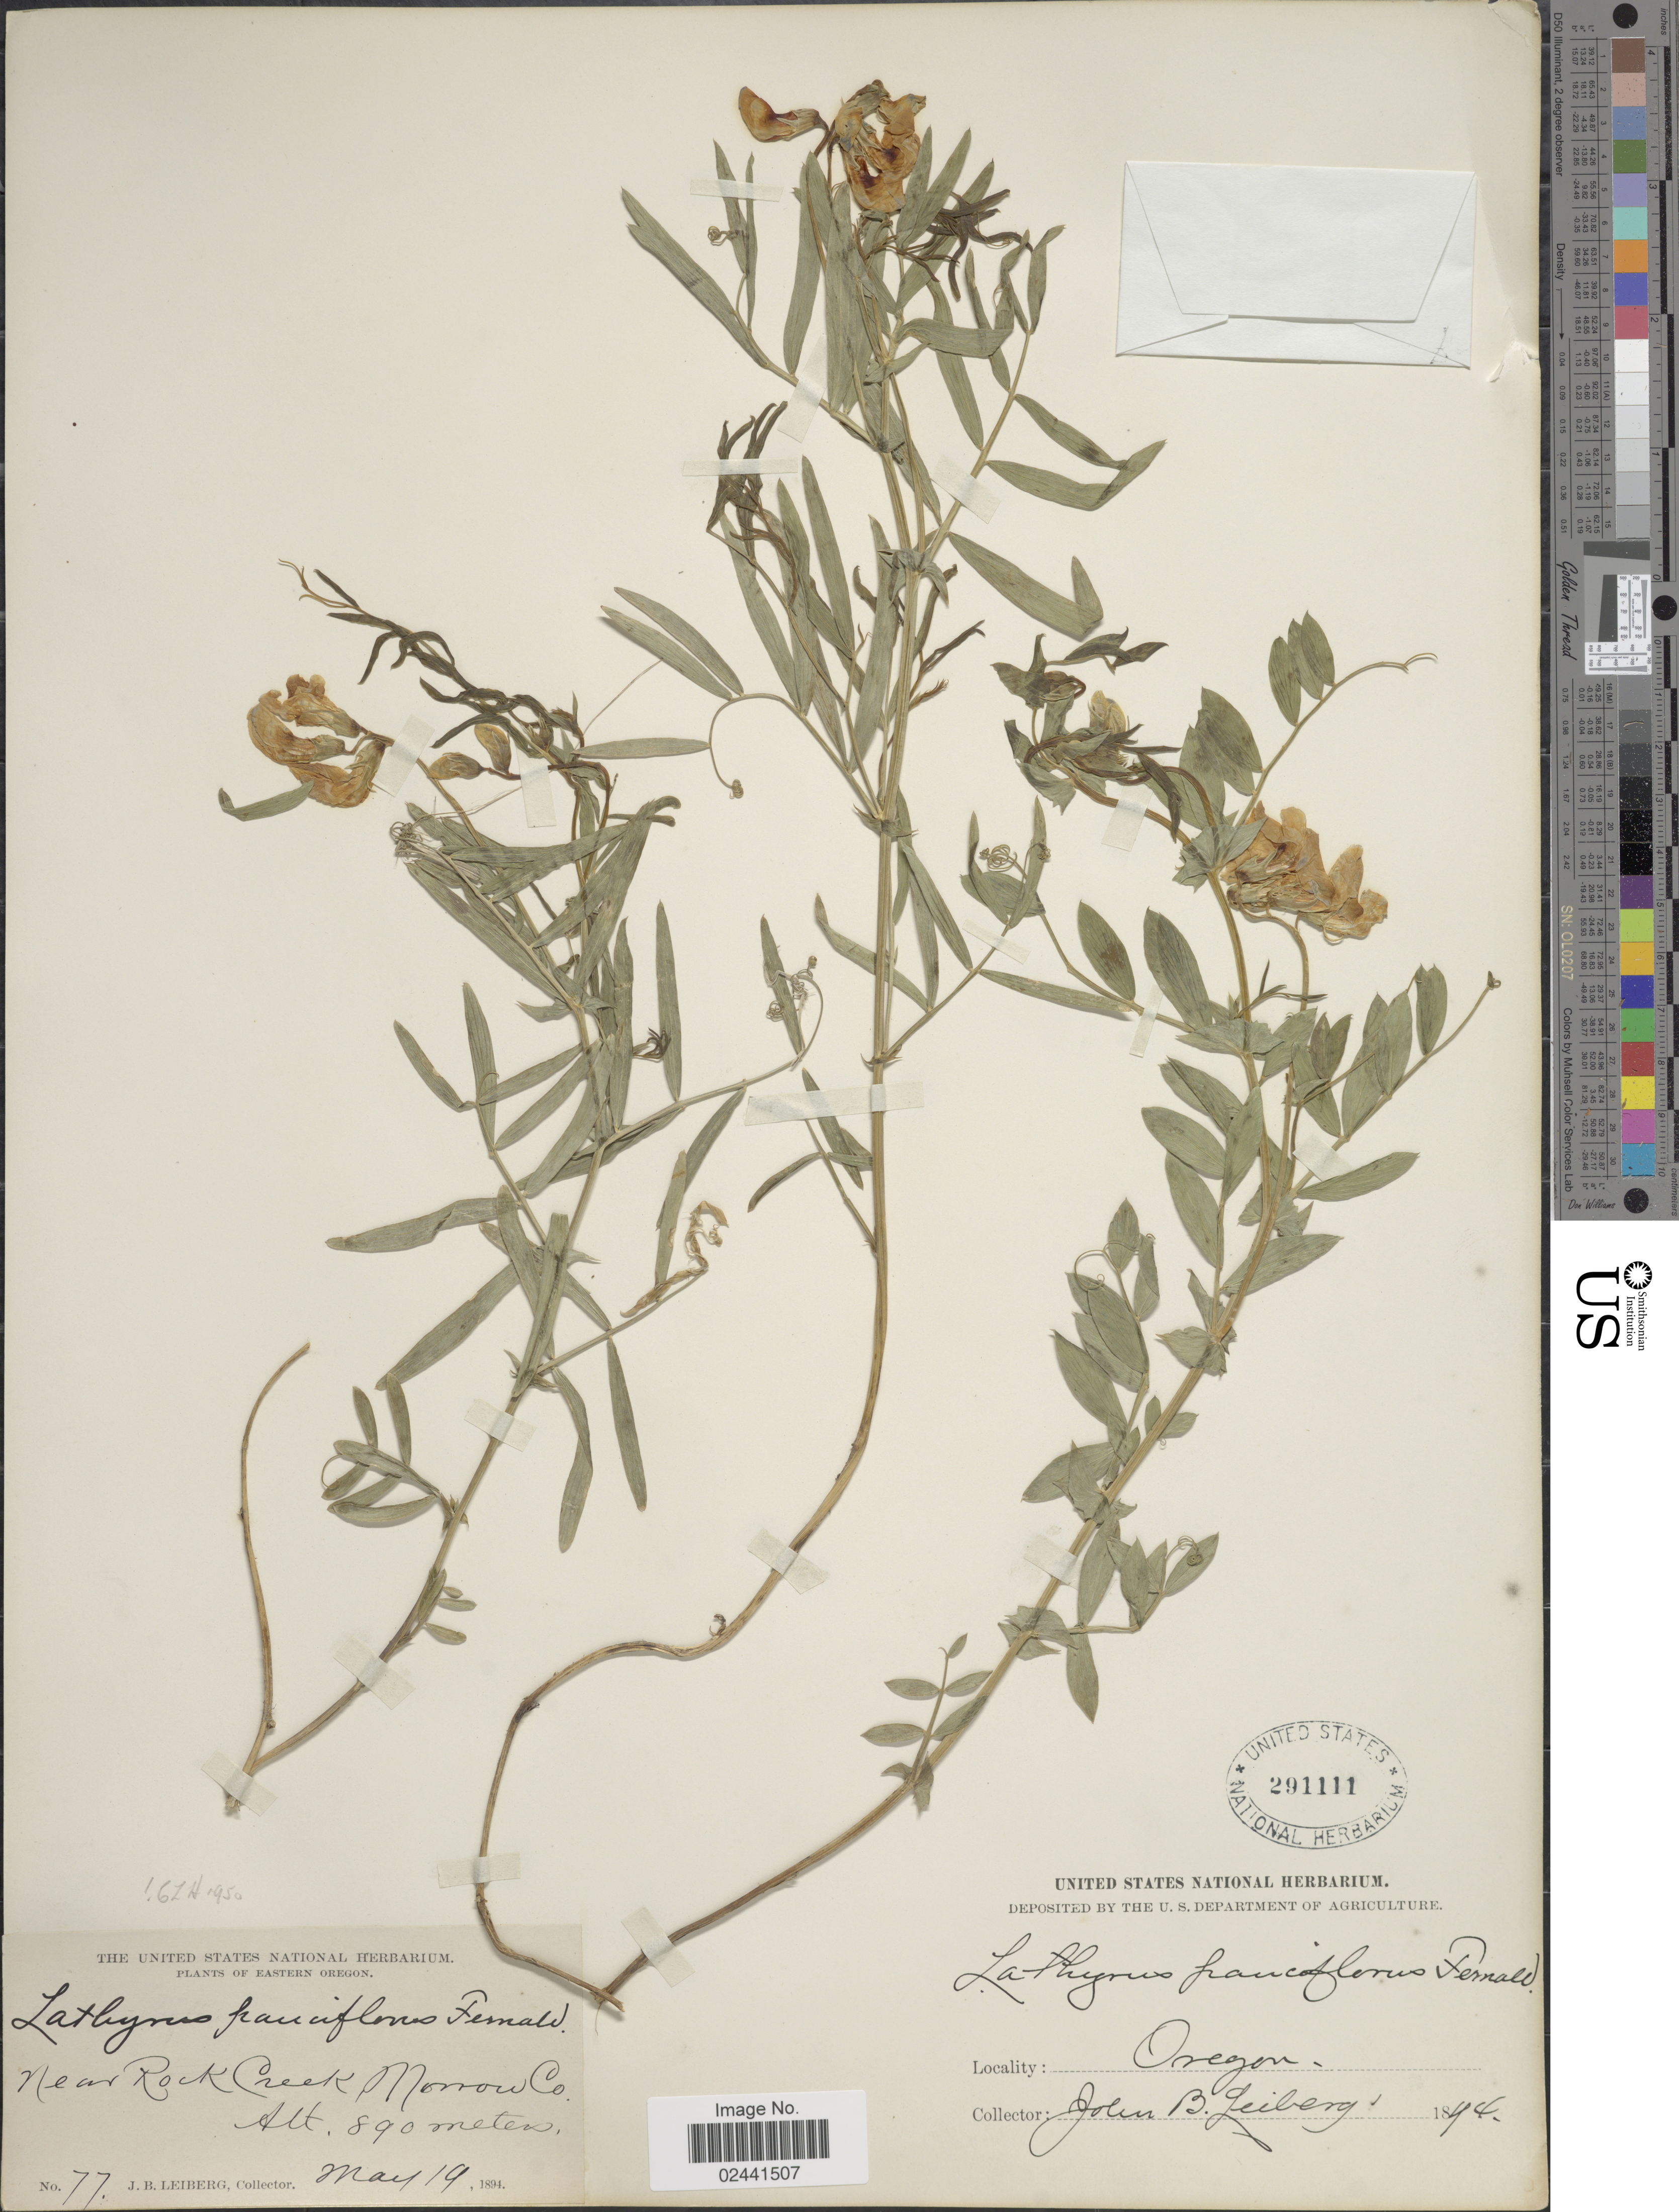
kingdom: Plantae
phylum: Tracheophyta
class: Magnoliopsida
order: Fabales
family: Fabaceae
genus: Lathyrus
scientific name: Lathyrus pauciflorus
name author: Fernald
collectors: J. Leiberg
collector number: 77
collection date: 1894-05-19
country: United States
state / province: Oregon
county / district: Morrow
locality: Eastern Oregon, Near Rock Creek, Morrow Co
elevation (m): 890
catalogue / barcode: US 291111